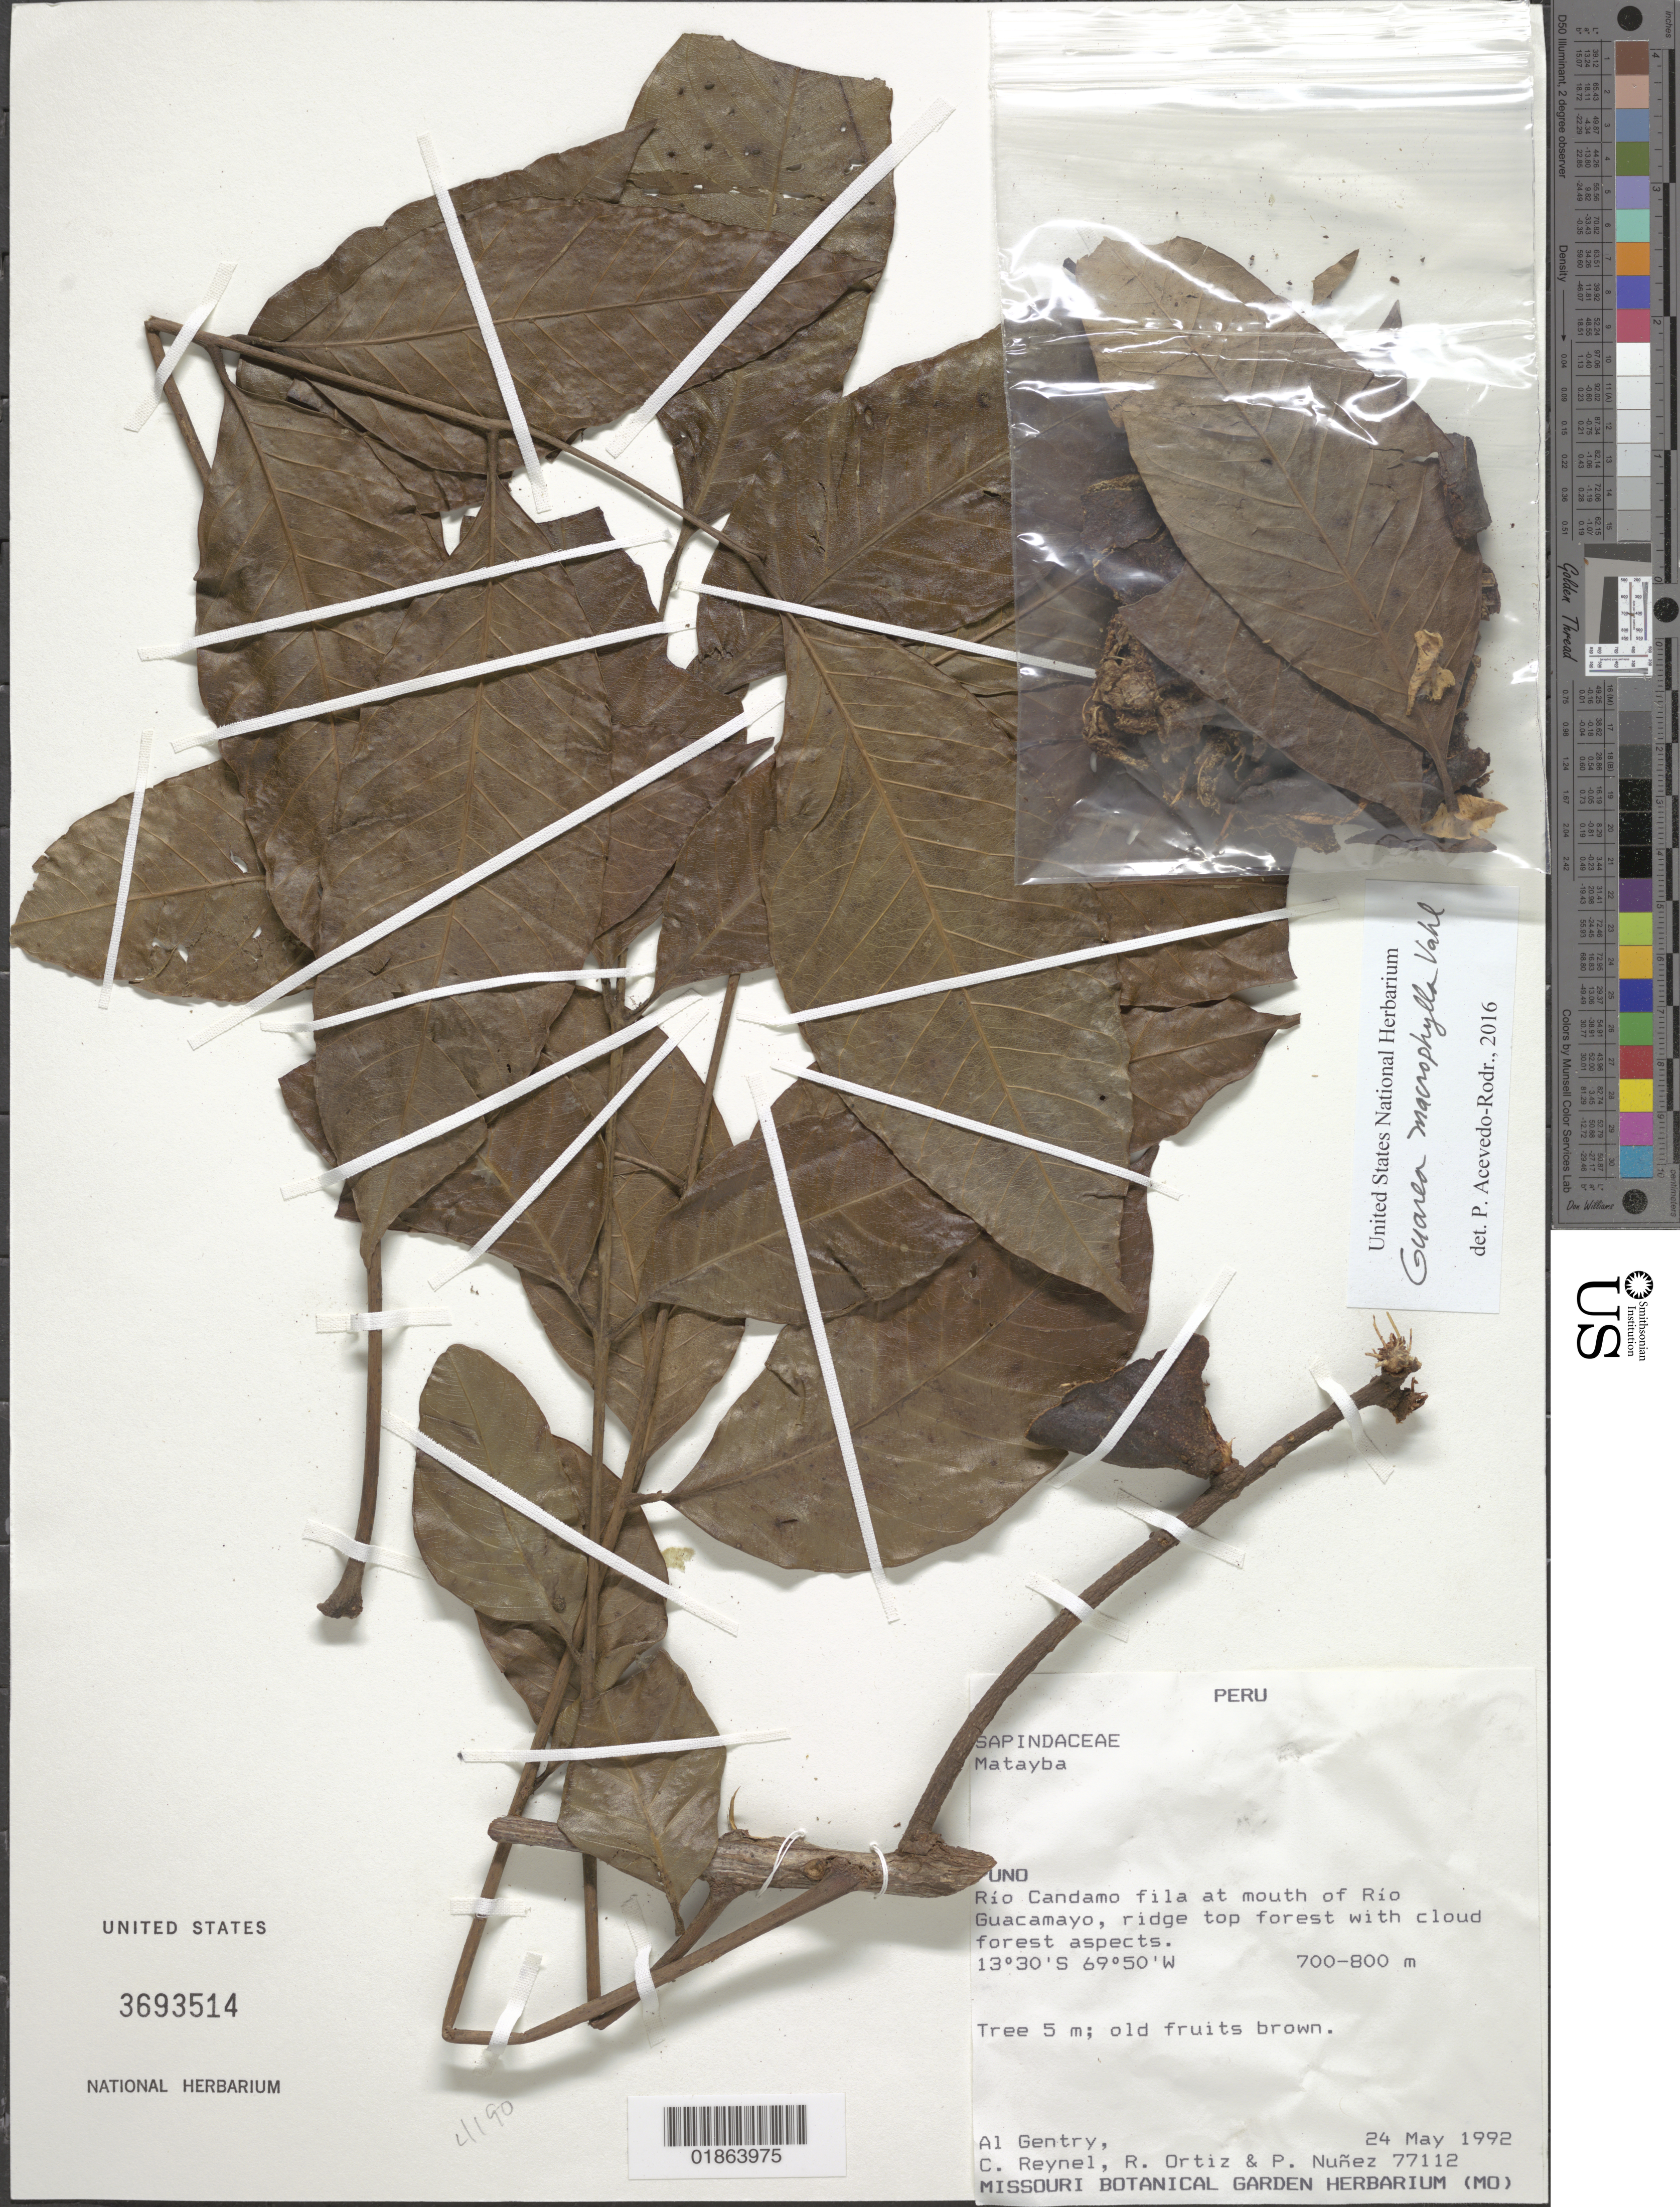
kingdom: Plantae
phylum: Tracheophyta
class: Magnoliopsida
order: Sapindales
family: Meliaceae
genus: Guarea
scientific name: Guarea macrophylla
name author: Vahl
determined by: Acevedo-Rodríguez, P., (BOT), Smithsonian Institution - National Museum of Natural History (UNITED STATES)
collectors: A. H. Gentry, C. Reynel, R. del C. Ortiz & P. Nuñez V.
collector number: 77112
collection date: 1992-05-24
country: Peru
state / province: Puno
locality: Río Candamo fila at mouth of Río Guacamayo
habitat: Ridge top forest with cloud forest aspects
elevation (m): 700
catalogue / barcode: US 3693514